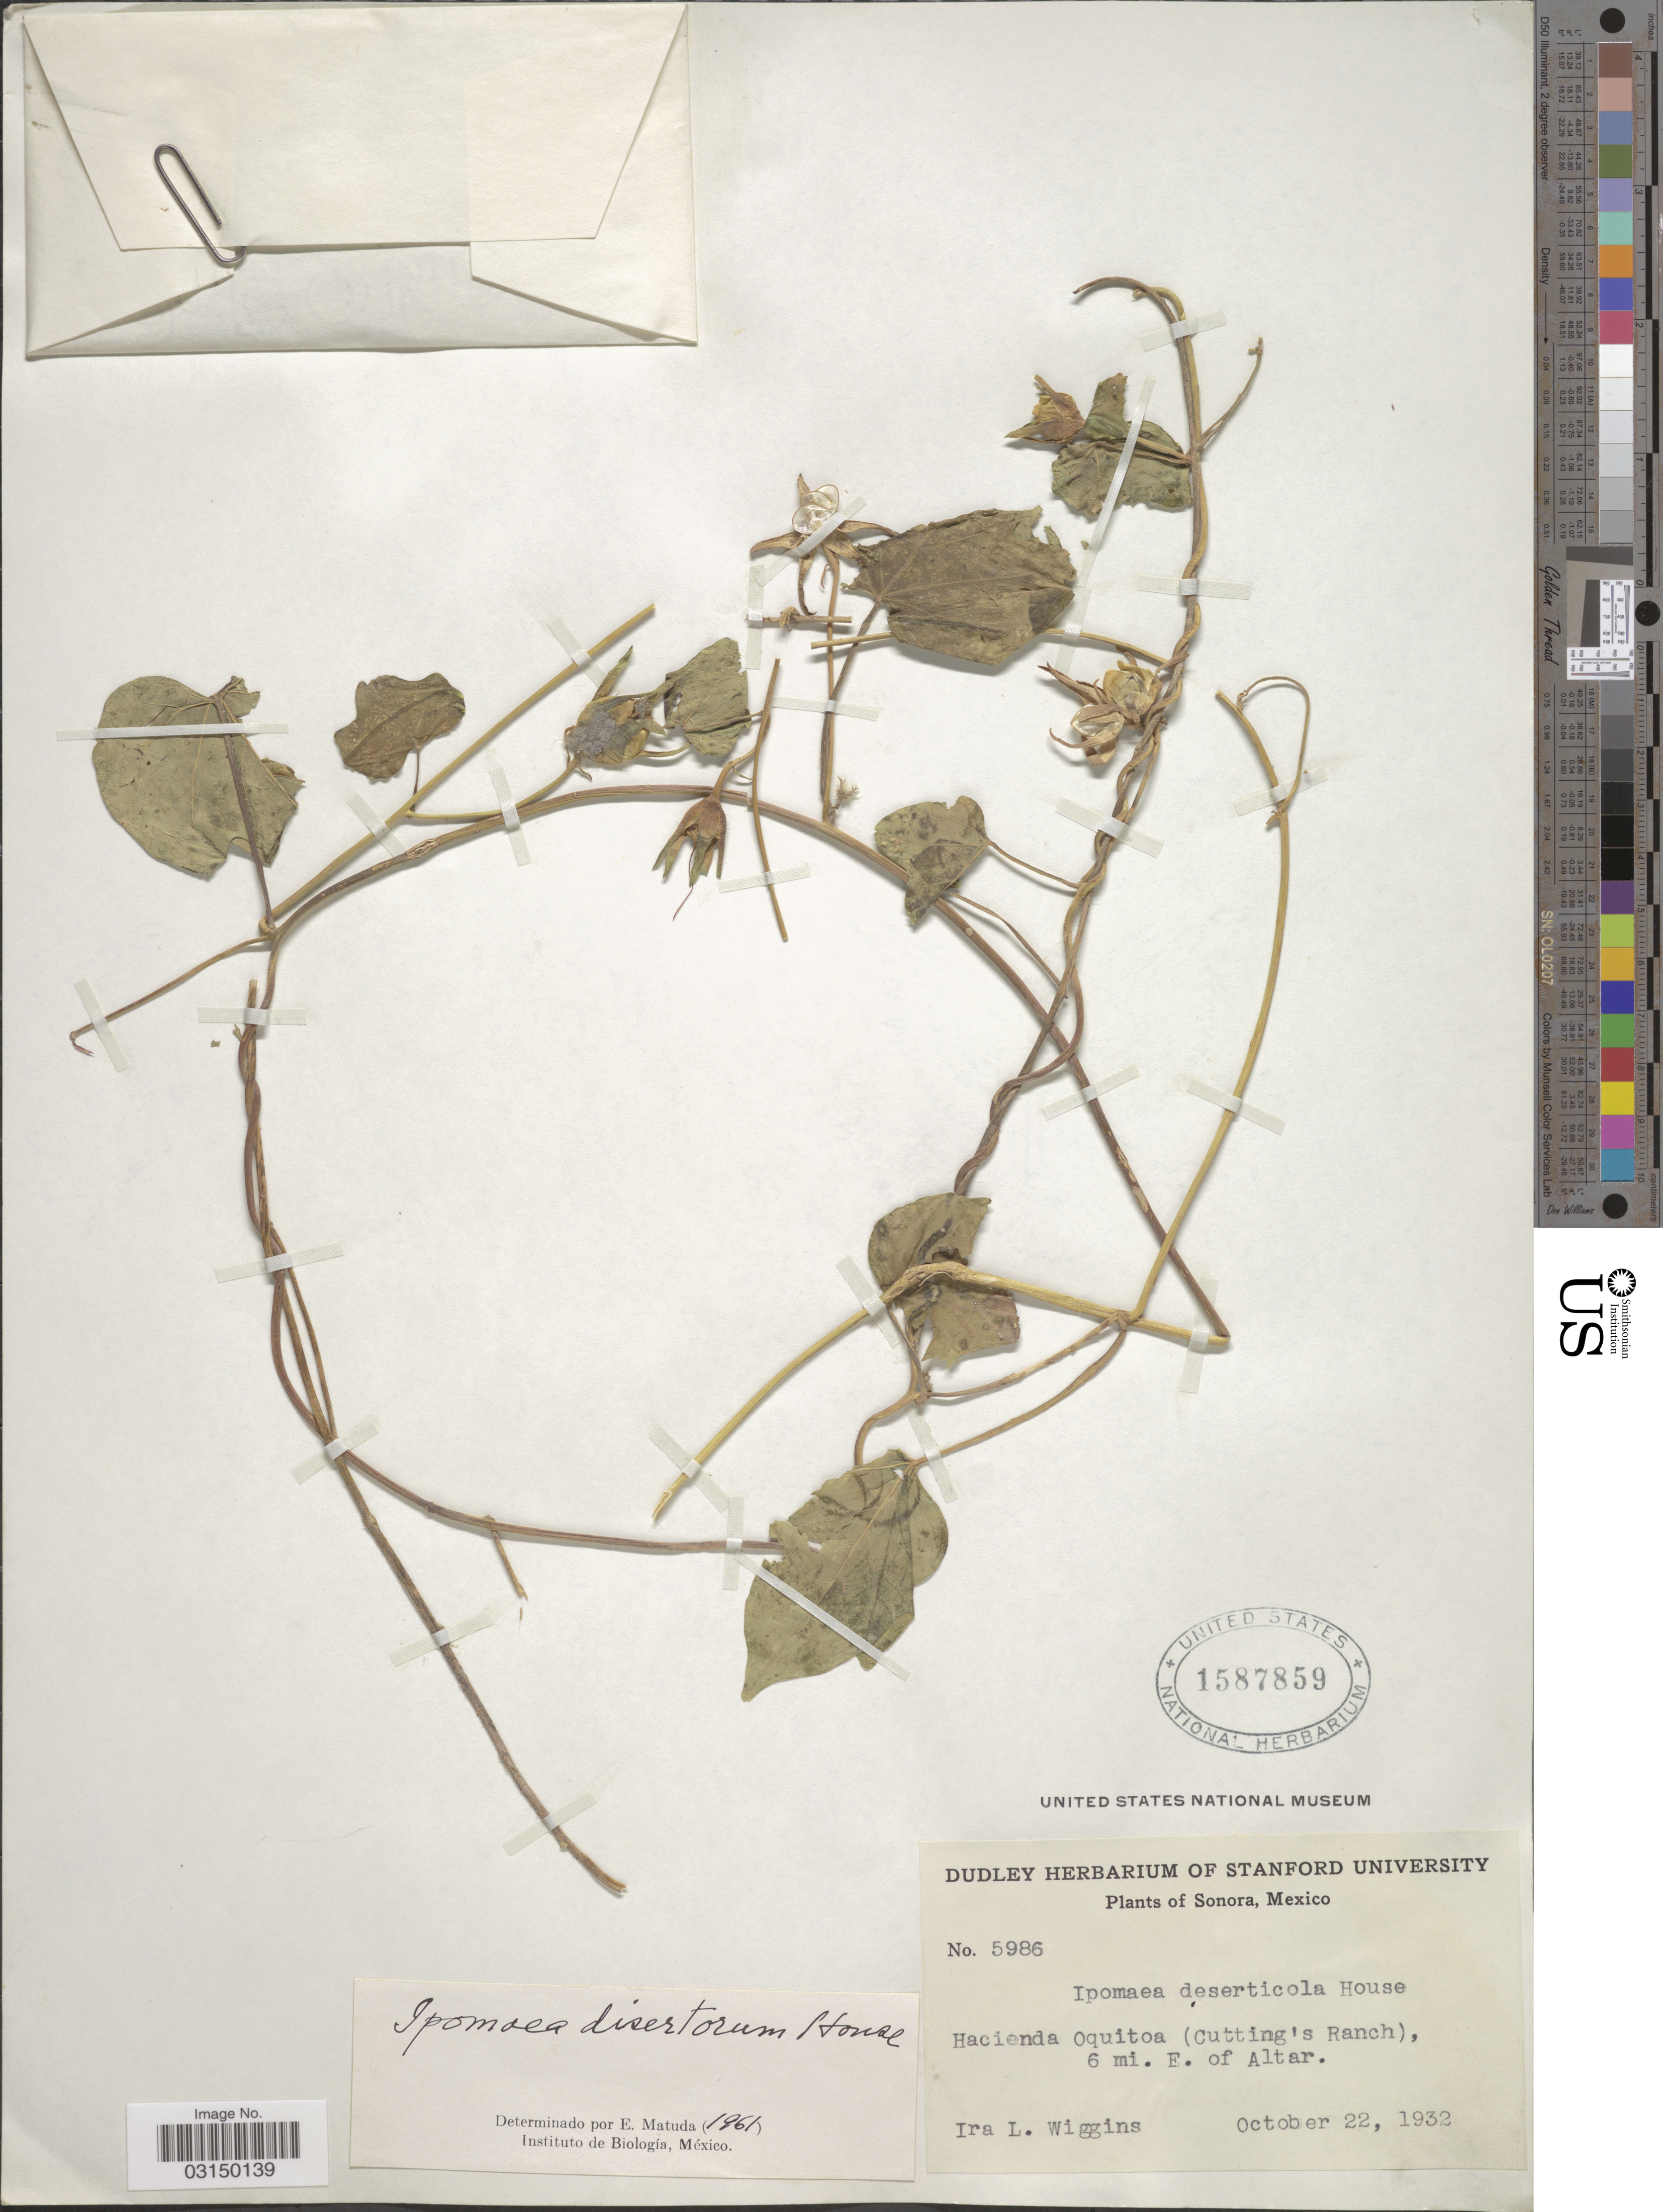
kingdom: Plantae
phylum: Tracheophyta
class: Magnoliopsida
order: Solanales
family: Convolvulaceae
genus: Ipomoea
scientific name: Ipomoea hederacea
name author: Jacq.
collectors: I. L. Wiggins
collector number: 5986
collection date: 1932-10-22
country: Mexico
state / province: Sonora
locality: Hacienda Oquitoa (Cutting's Ranch), 6 mi. E. of Altar.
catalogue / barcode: US 1587859